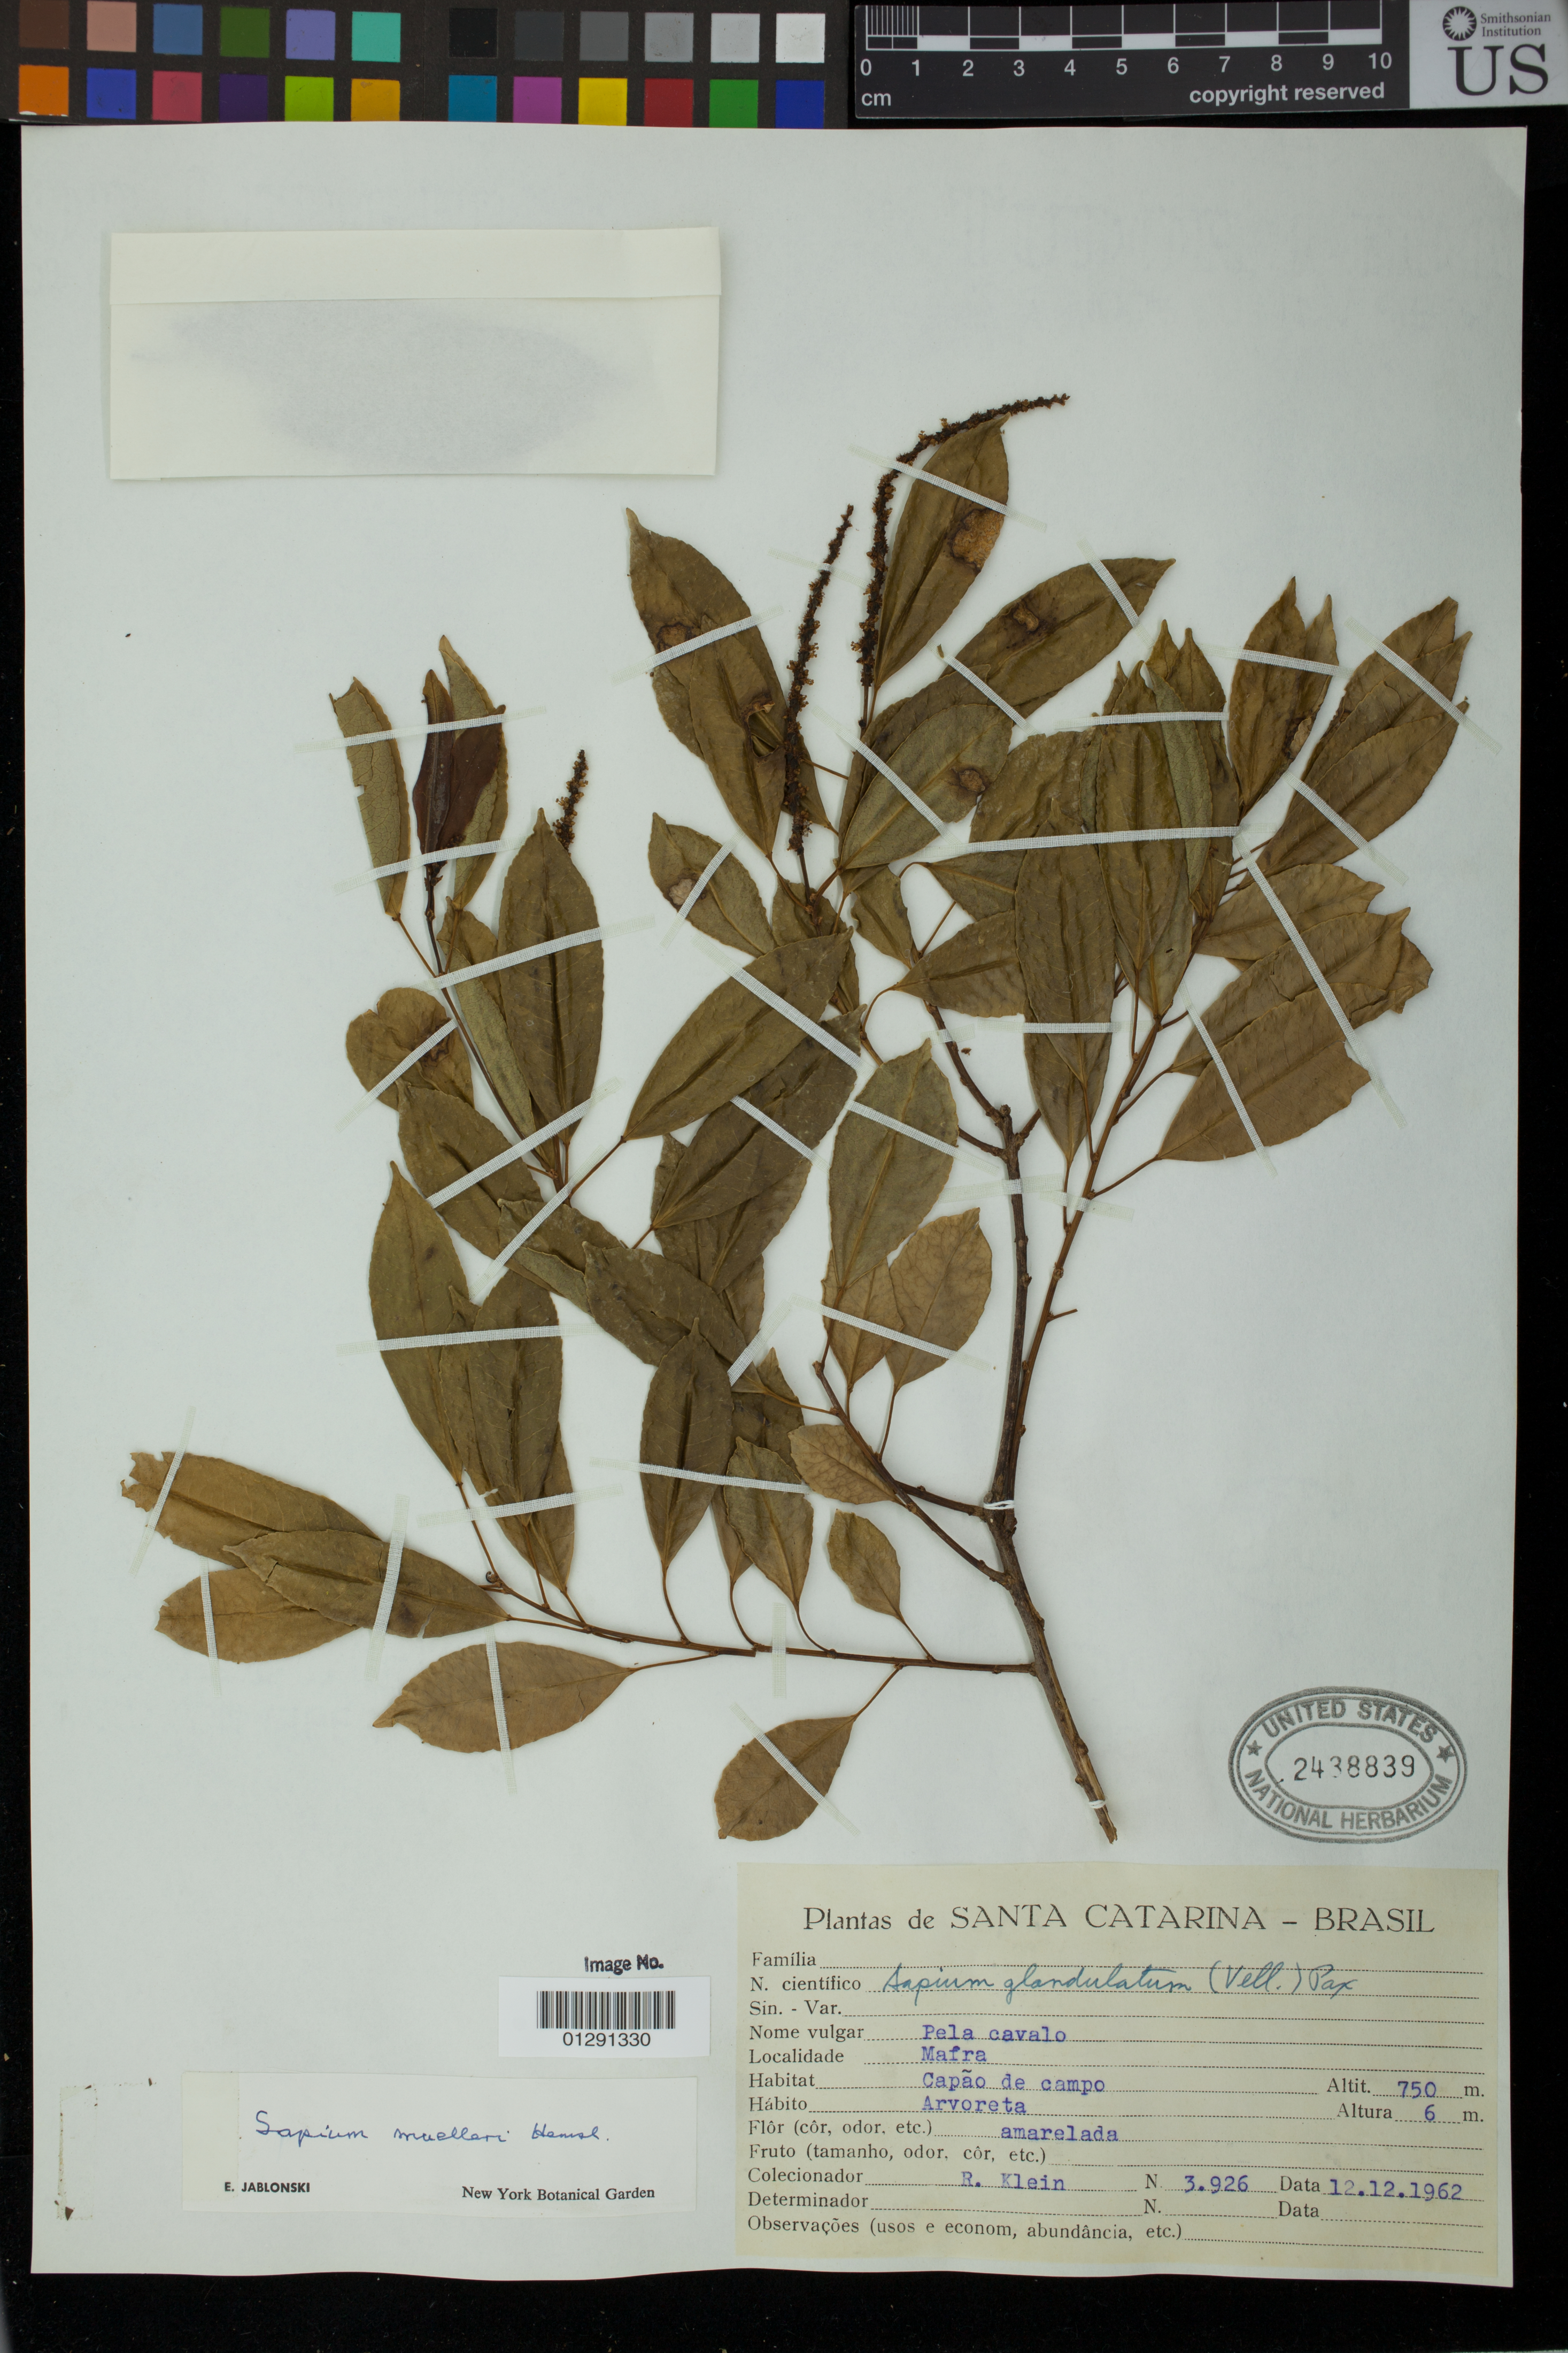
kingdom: Plantae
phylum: Tracheophyta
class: Magnoliopsida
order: Malpighiales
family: Euphorbiaceae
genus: Sapium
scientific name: Sapium glandulatum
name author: (Vell.) Pax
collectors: R. Klein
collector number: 3926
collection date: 1962-12-12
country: Brazil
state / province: Santa Catarina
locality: Mafra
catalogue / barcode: US 2438839